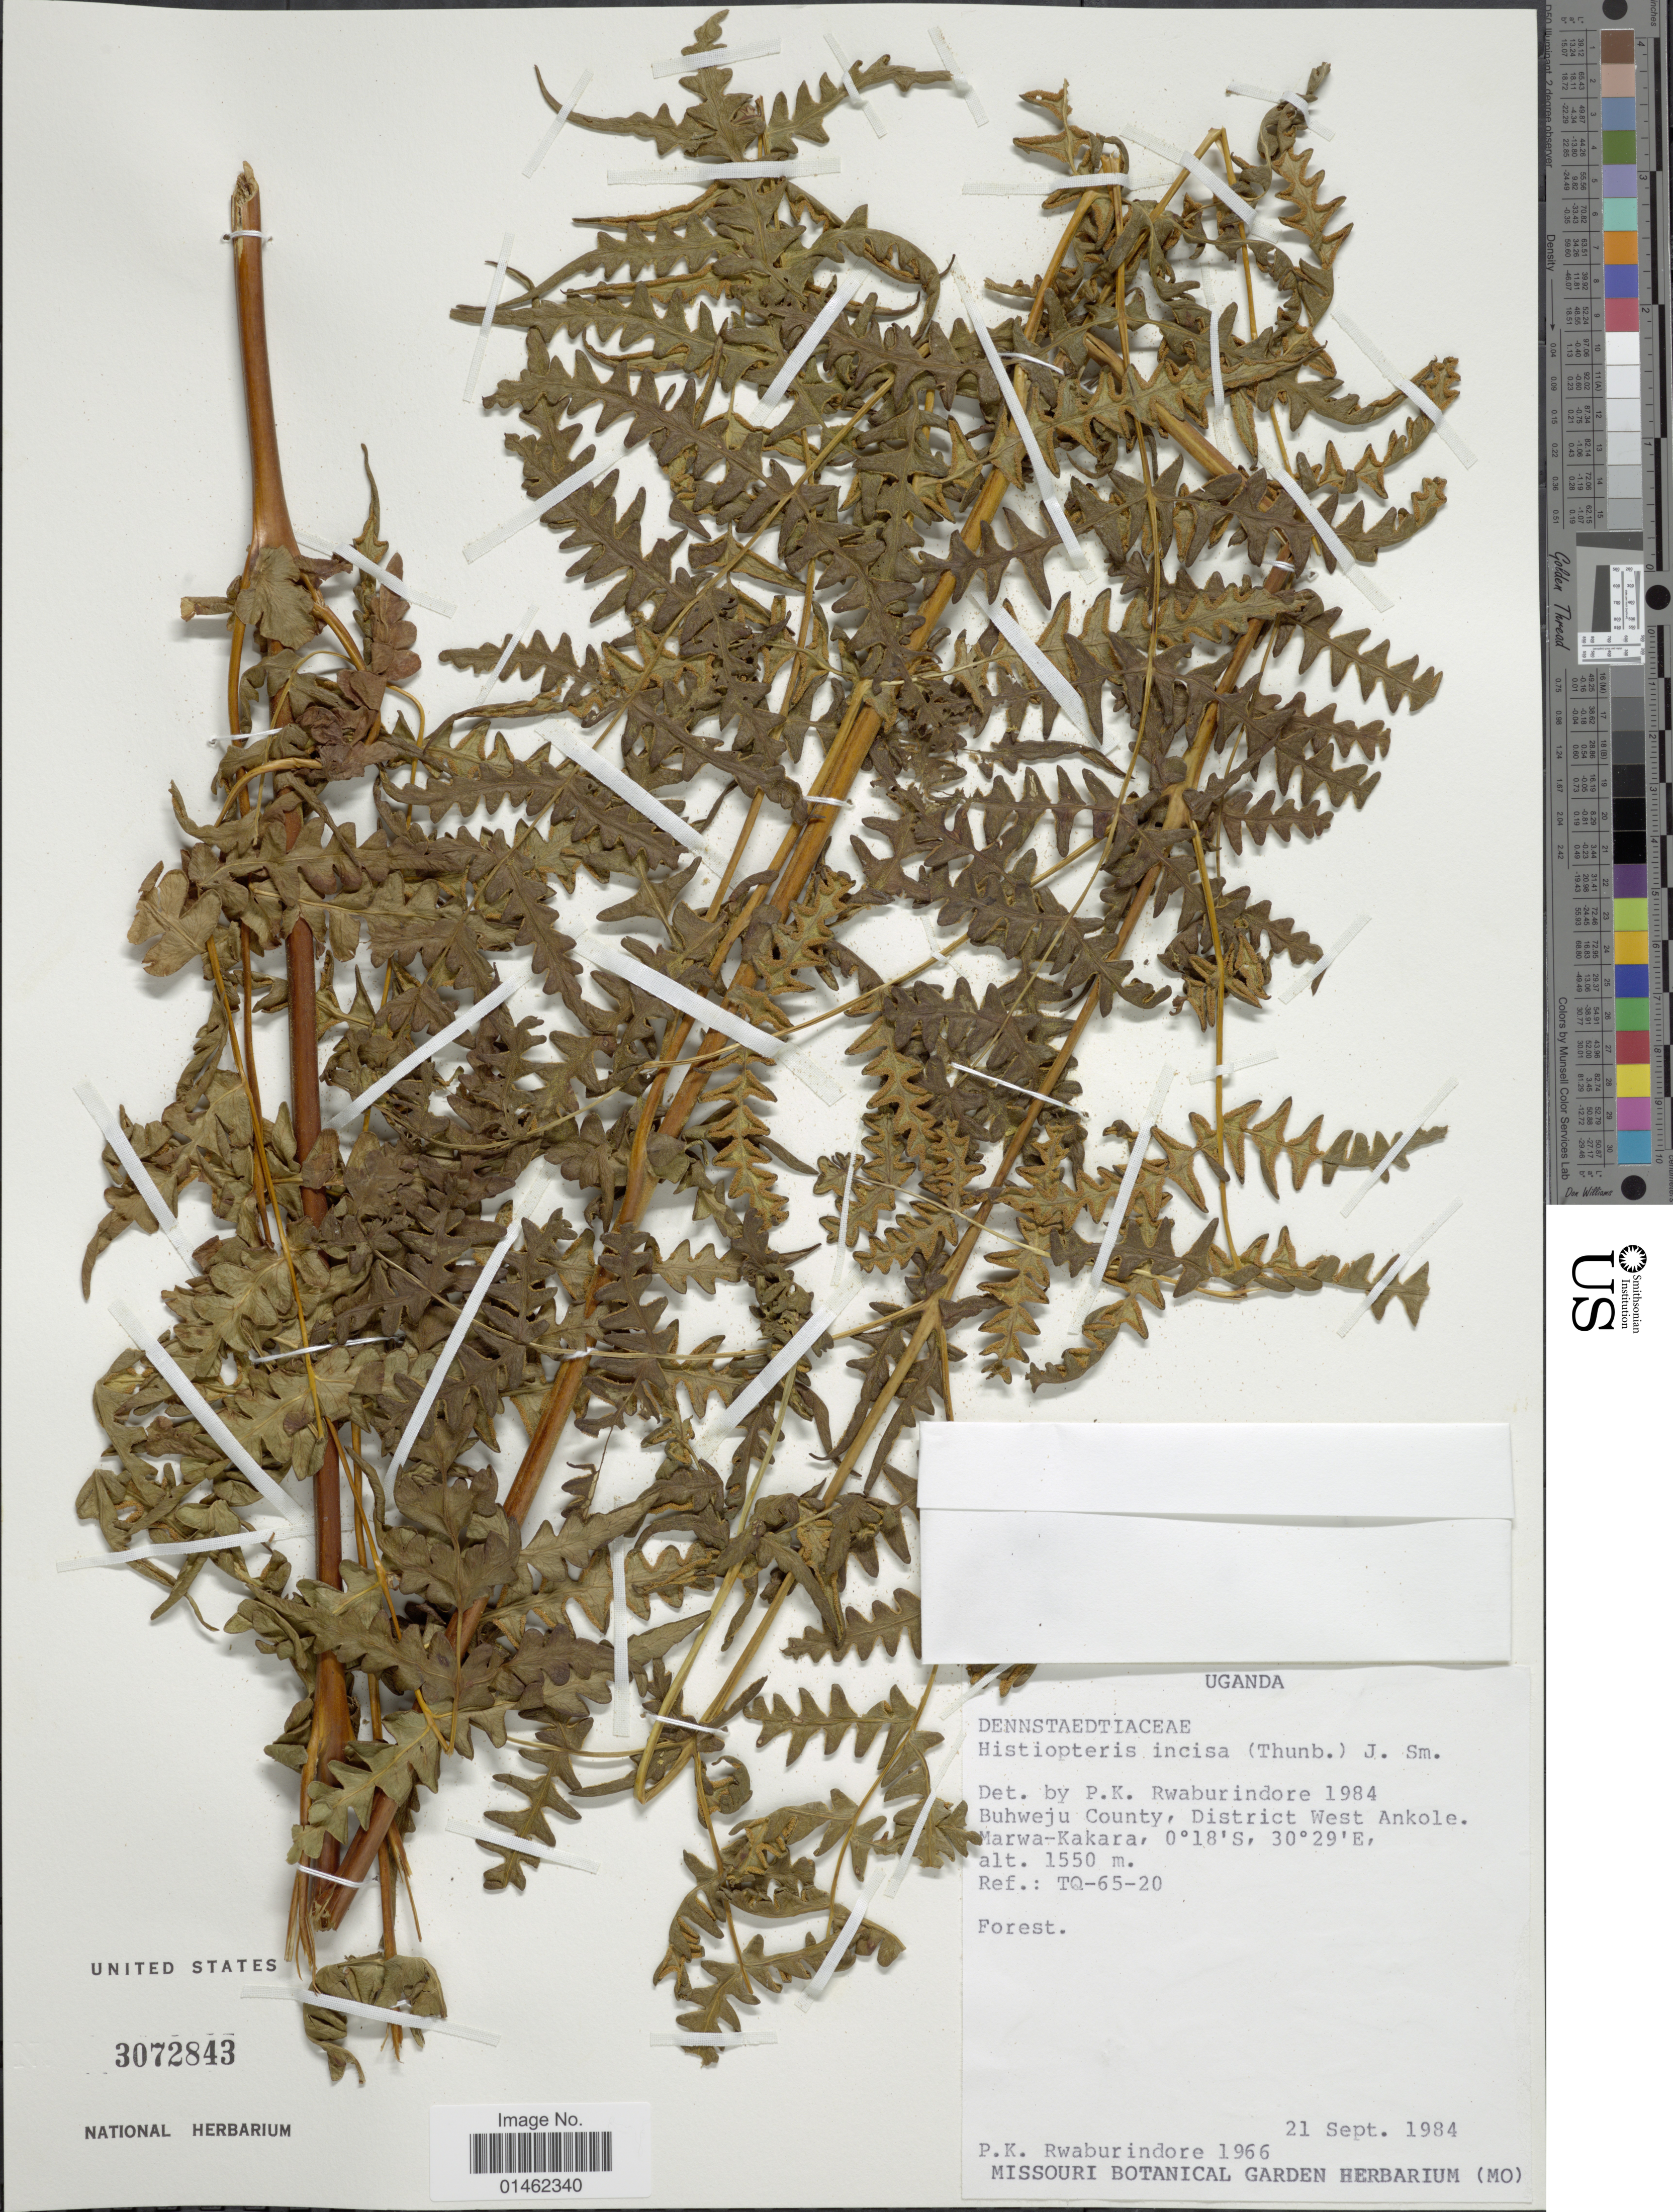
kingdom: Plantae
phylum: Tracheophyta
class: Polypodiopsida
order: Polypodiales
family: Dennstaedtiaceae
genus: Histiopteris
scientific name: Histiopteris incisa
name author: (Thunb.) J. Sm.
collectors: P. Rwaburindore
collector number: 1966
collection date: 1984-09-21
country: Uganda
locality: Buhweju County, District West Ankole. Marwa-kakara. Ref. TQ-65-20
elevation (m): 1550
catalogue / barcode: US 3072843